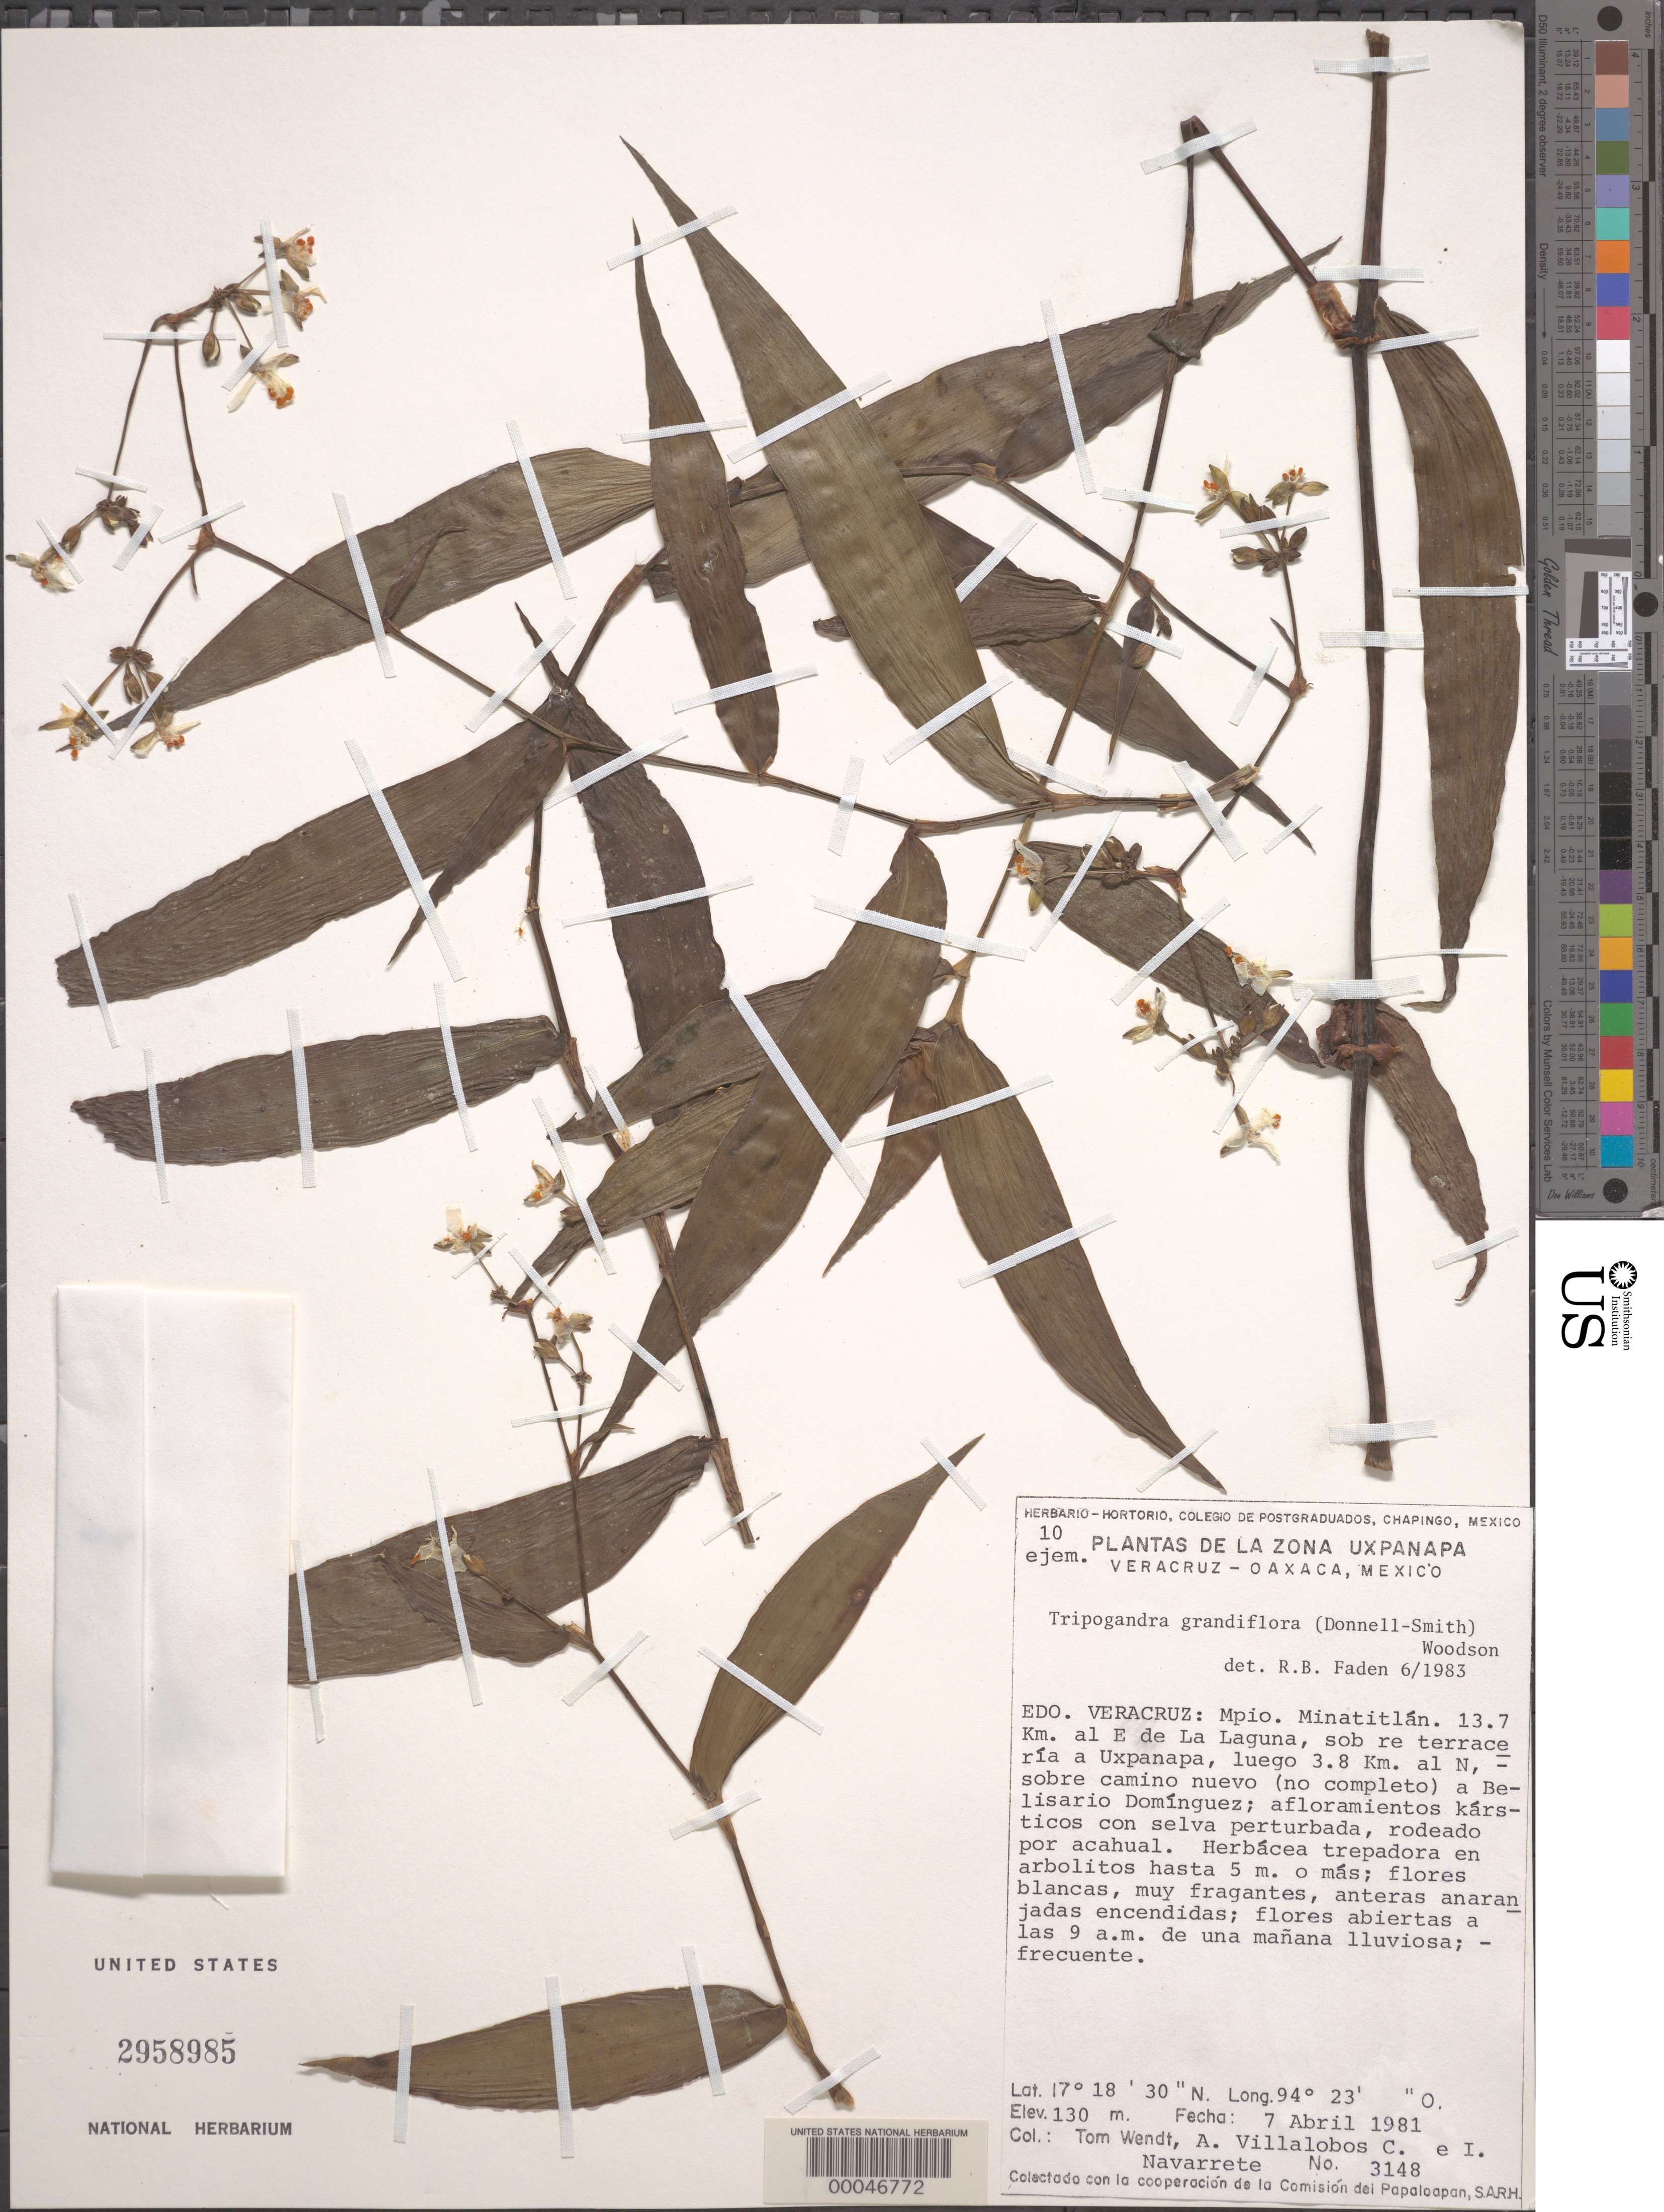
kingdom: Plantae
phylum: Tracheophyta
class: Liliopsida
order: Commelinales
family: Commelinaceae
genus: Tripogandra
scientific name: Tripogandra grandiflora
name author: (Donn. Sm.) Woodson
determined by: Faden, Robert B., (US), Smithsonian Institution - National Museum of Natural History (UNITED STATES)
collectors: T. L. Wendt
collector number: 3148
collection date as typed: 07 Apr 1981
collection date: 1981-04-07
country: Mexico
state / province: Veracruz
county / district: Minatitlán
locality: E of La Laguna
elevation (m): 130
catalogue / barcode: US 2958985